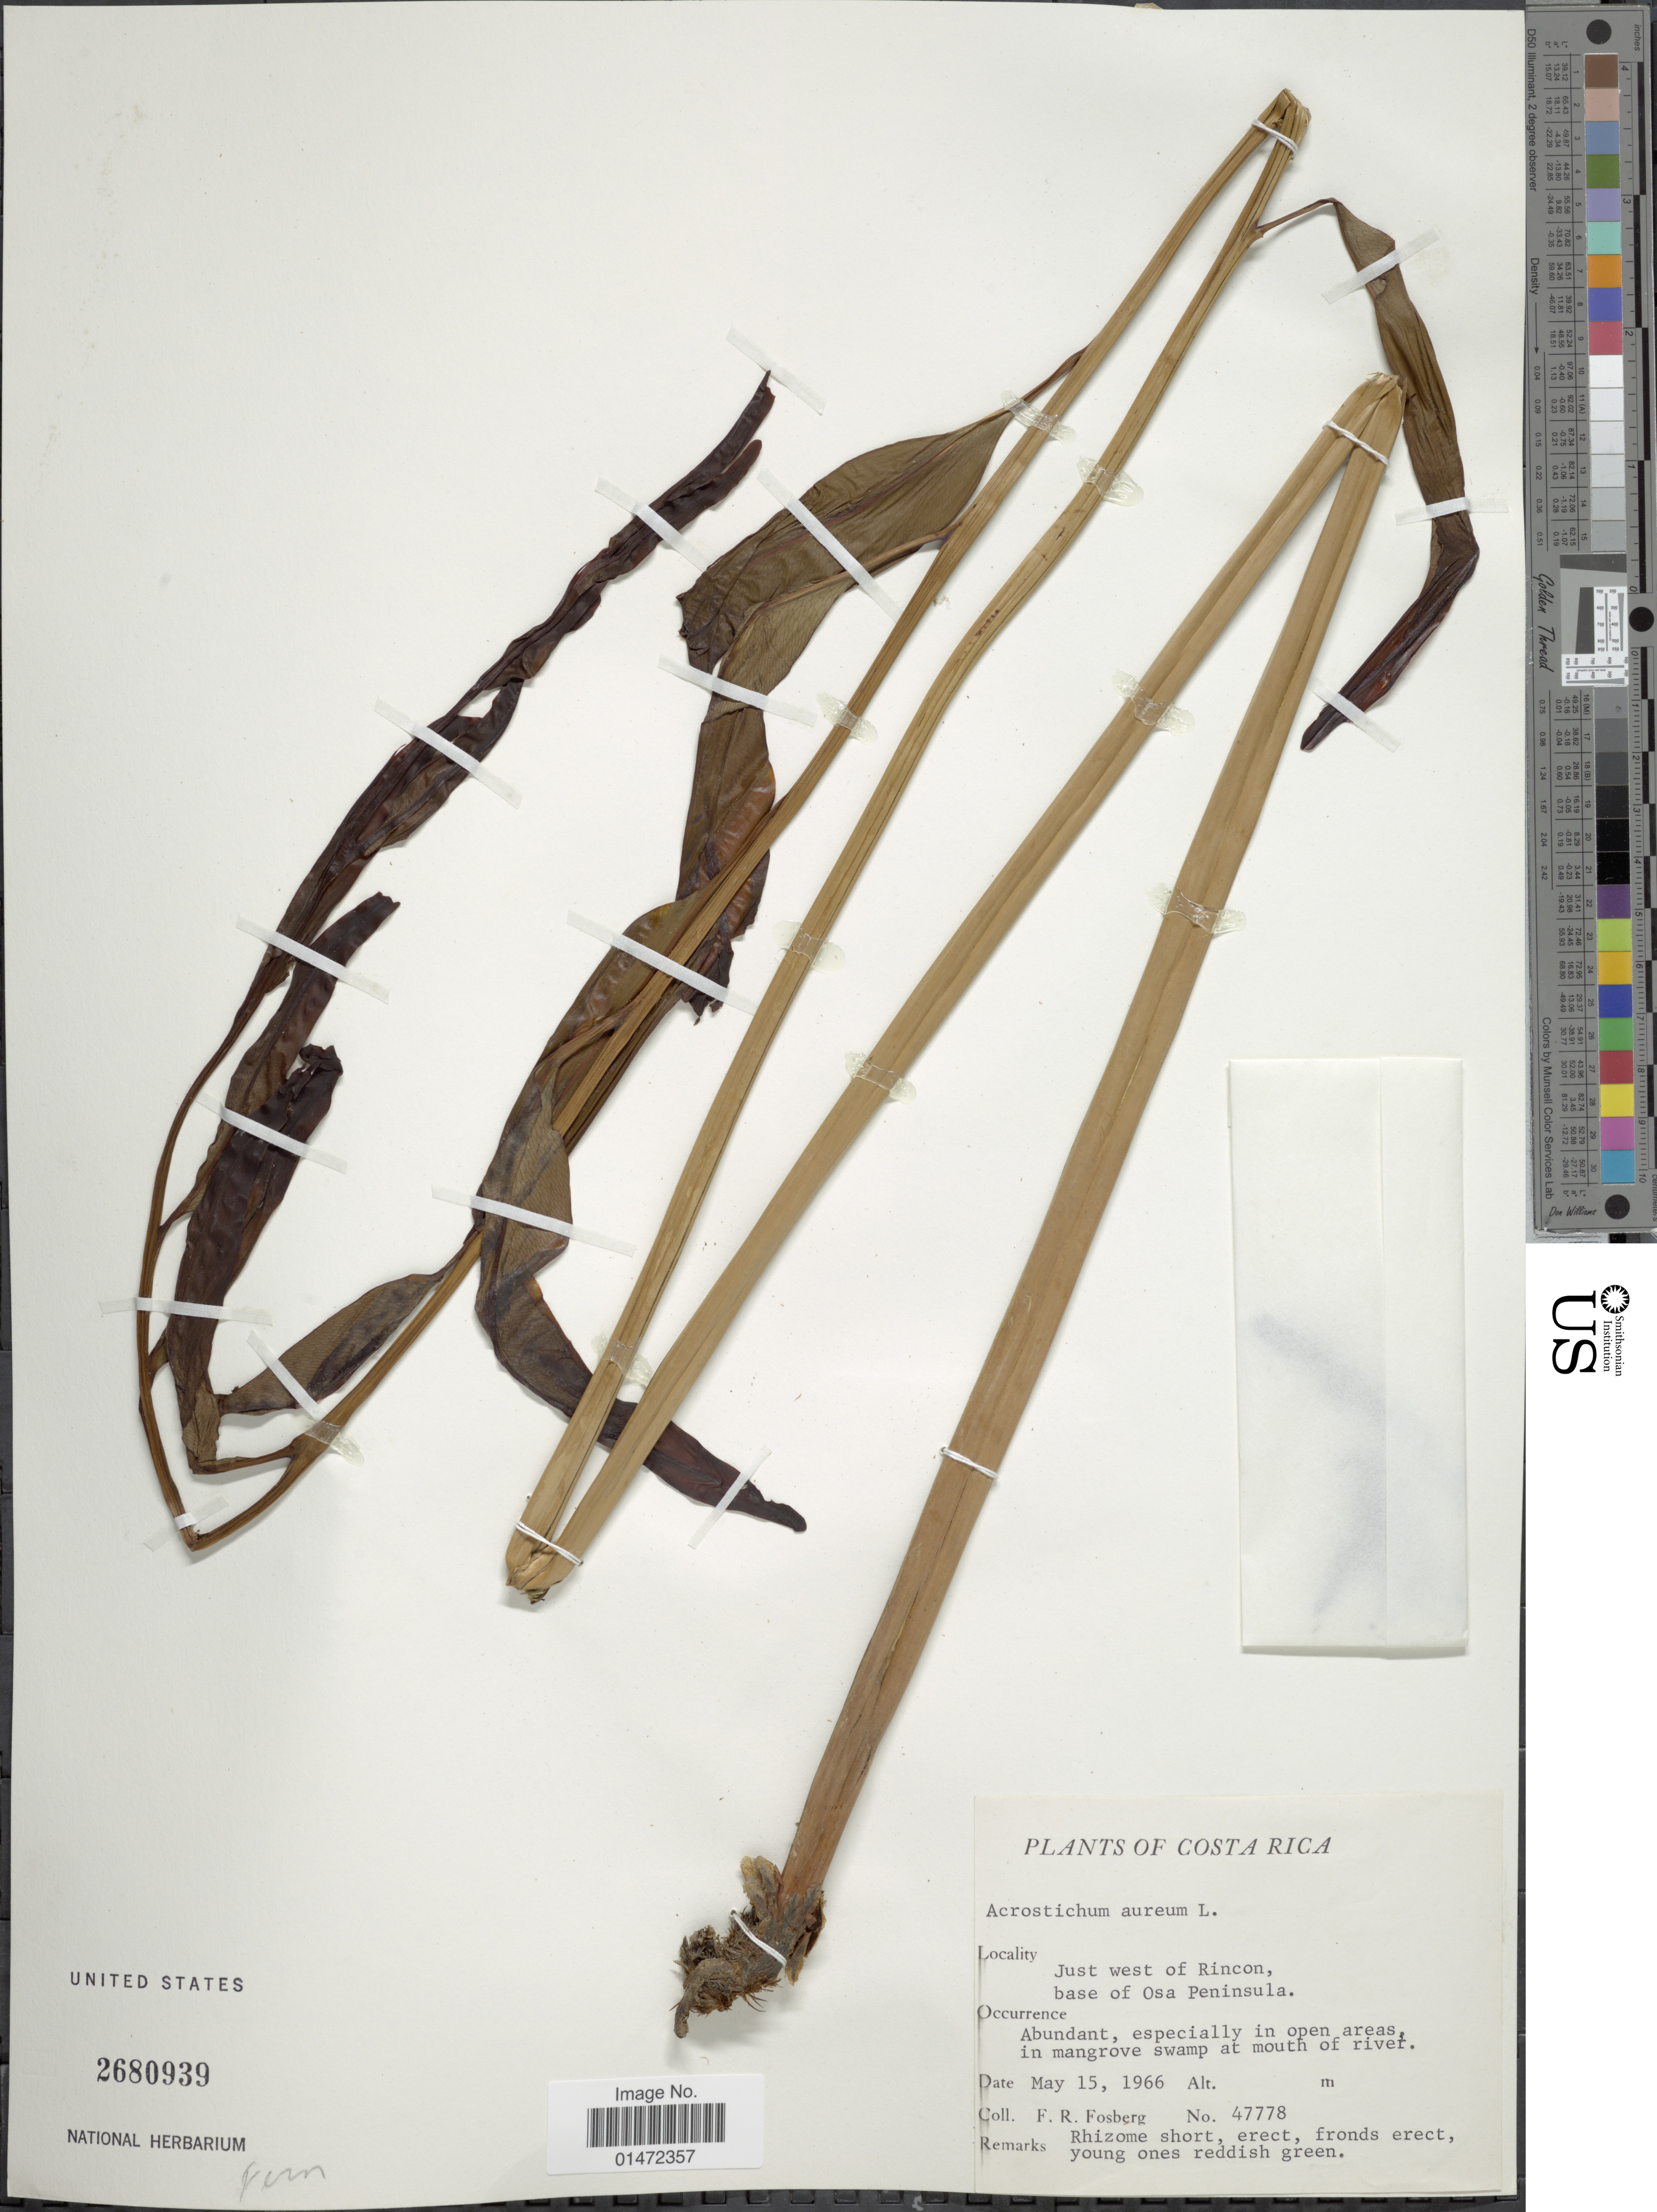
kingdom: Plantae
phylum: Tracheophyta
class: Polypodiopsida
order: Polypodiales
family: Pteridaceae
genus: Acrostichum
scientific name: Acrostichum aureum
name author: L.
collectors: F. R. Fosberg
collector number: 47778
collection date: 1966-05-15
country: Costa Rica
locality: Just west of Rincon, base of Osa Peninsula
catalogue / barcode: US 2680939